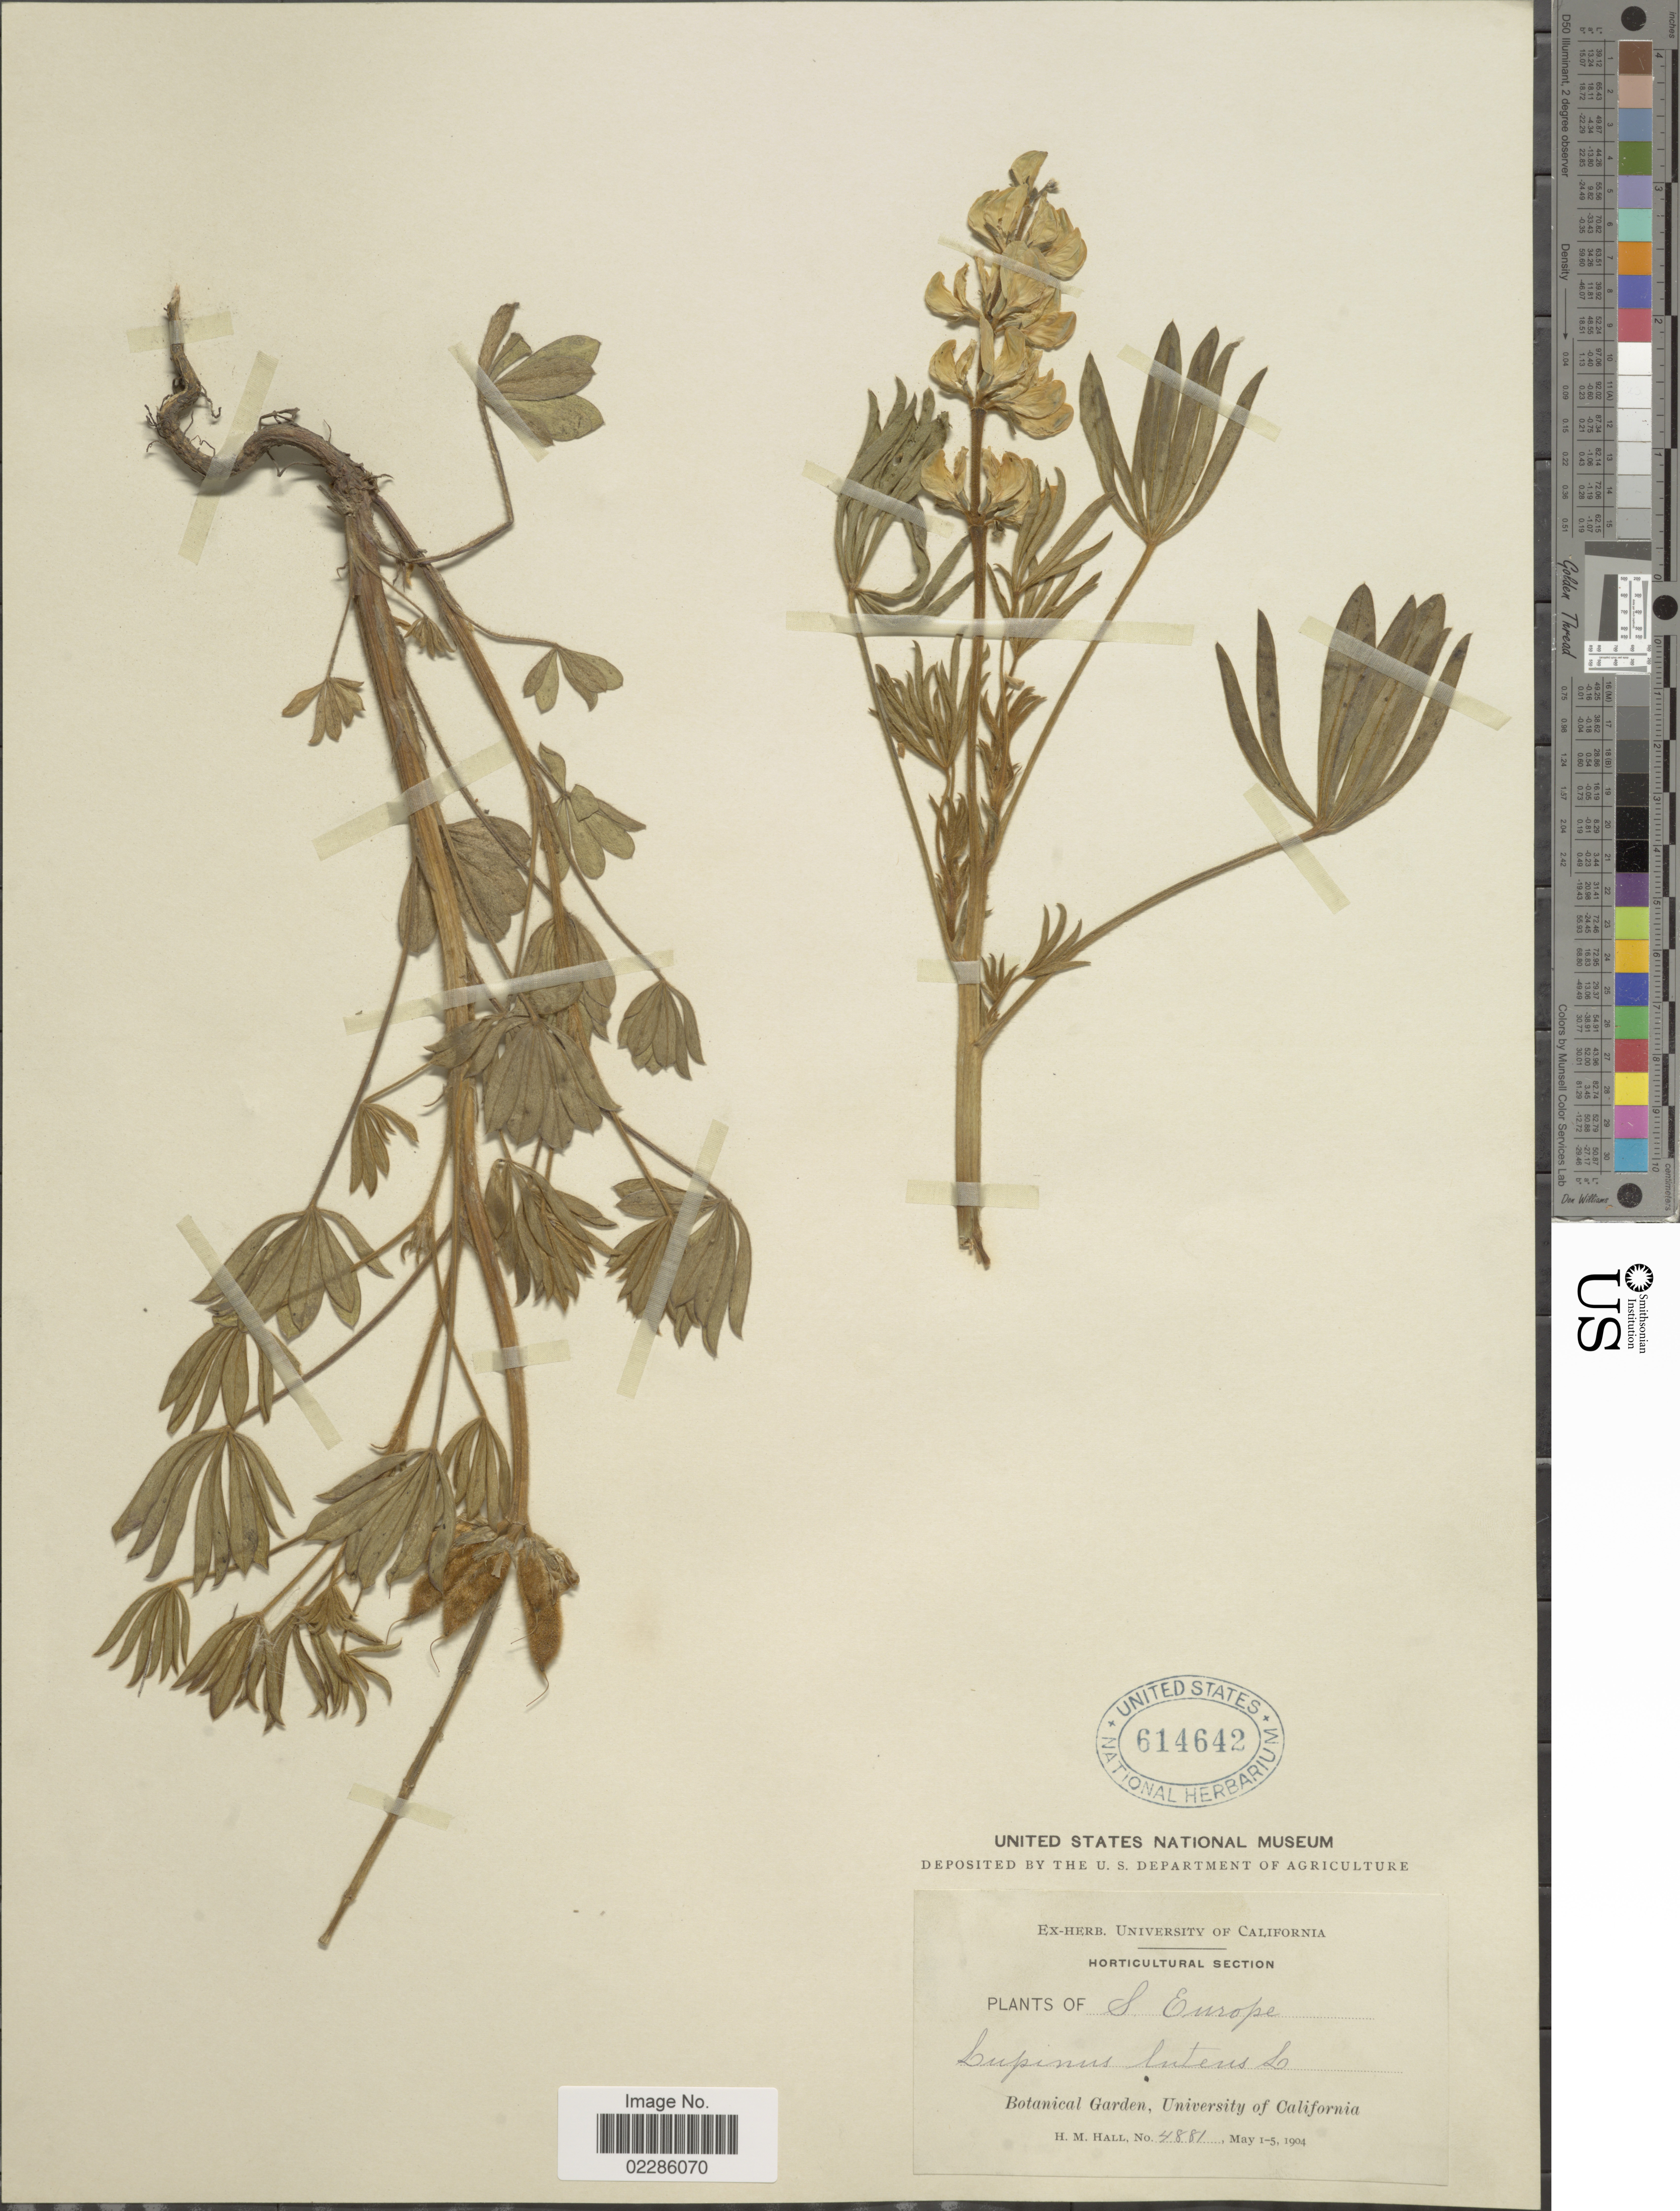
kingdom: Plantae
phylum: Tracheophyta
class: Magnoliopsida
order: Fabales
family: Fabaceae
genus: Lupinus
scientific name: Lupinus luteus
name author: L.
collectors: H. M. Hall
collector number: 4881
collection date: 1904-05-01/1904-05-05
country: United States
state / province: California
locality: Horticultural Section, Botanical Garden, University of California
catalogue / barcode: US 614642